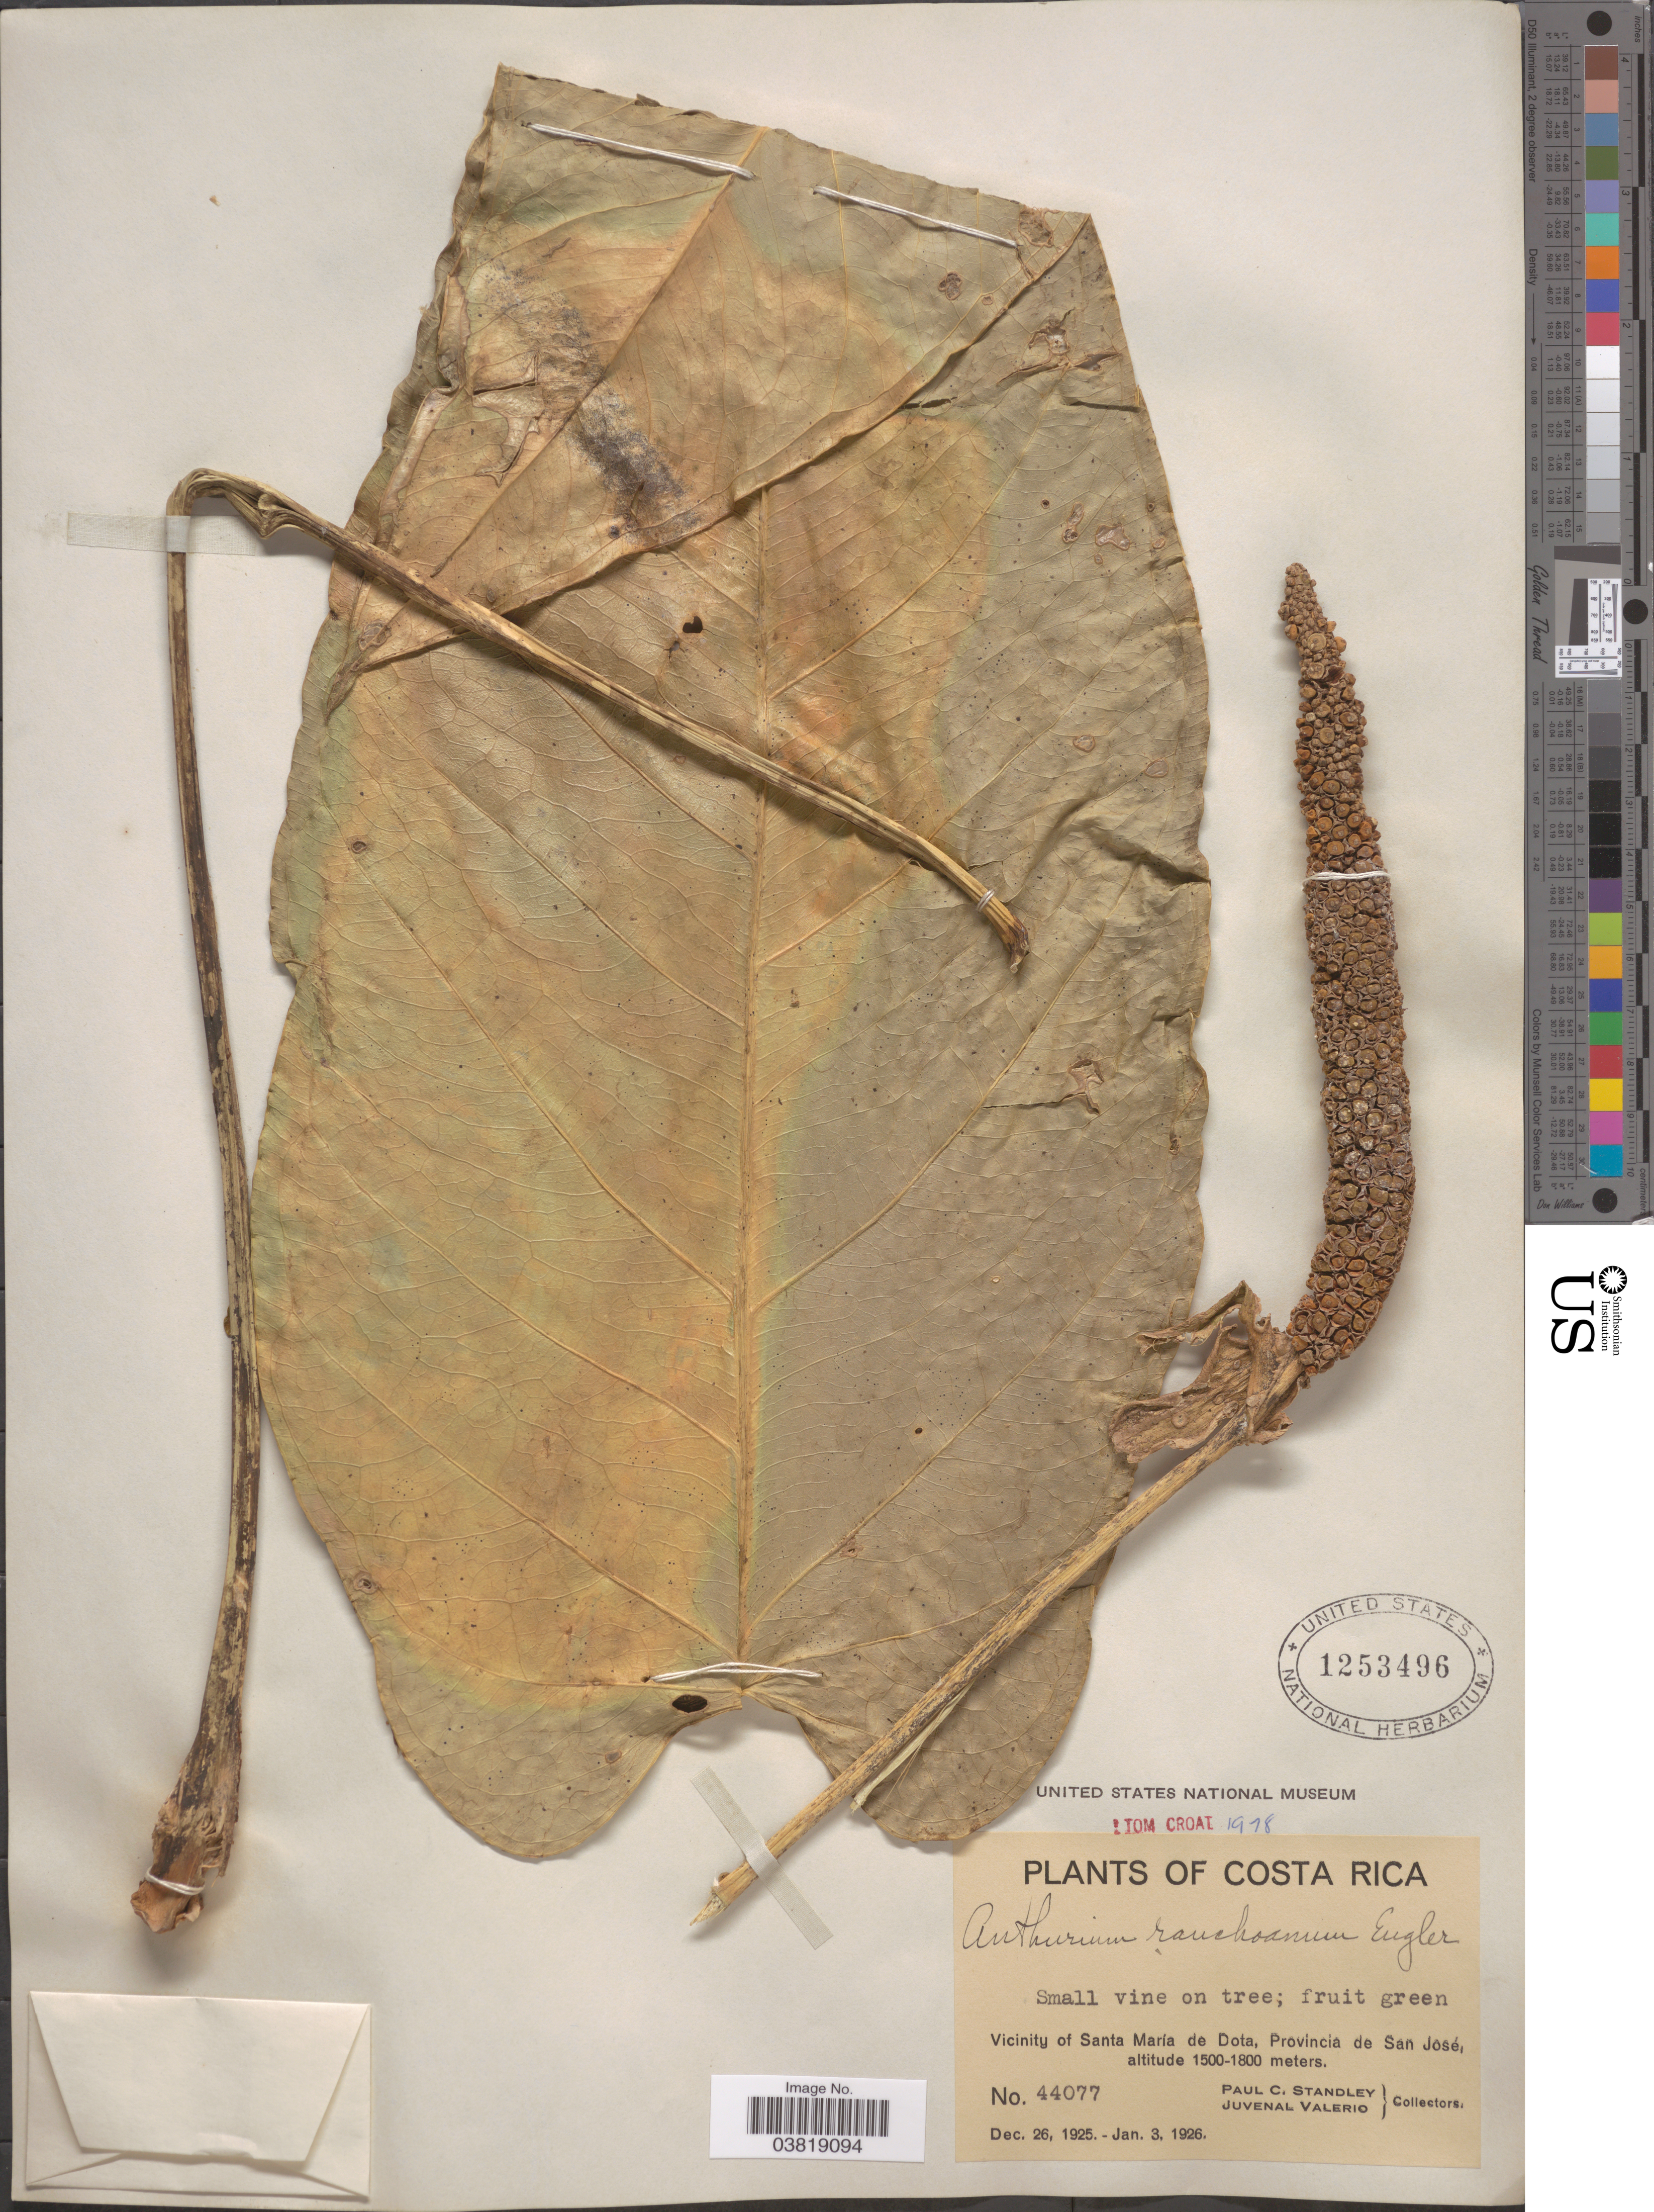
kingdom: Plantae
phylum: Tracheophyta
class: Liliopsida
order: Alismatales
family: Araceae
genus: Anthurium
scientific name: Anthurium ranchoanum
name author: Engl.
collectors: P. C. Standley & J. Valerio R.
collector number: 44077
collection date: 1925-12-26/1926-01-03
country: Costa Rica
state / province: San José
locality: Vicinity of Santa María de Dota.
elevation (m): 1500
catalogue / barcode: US 1253496